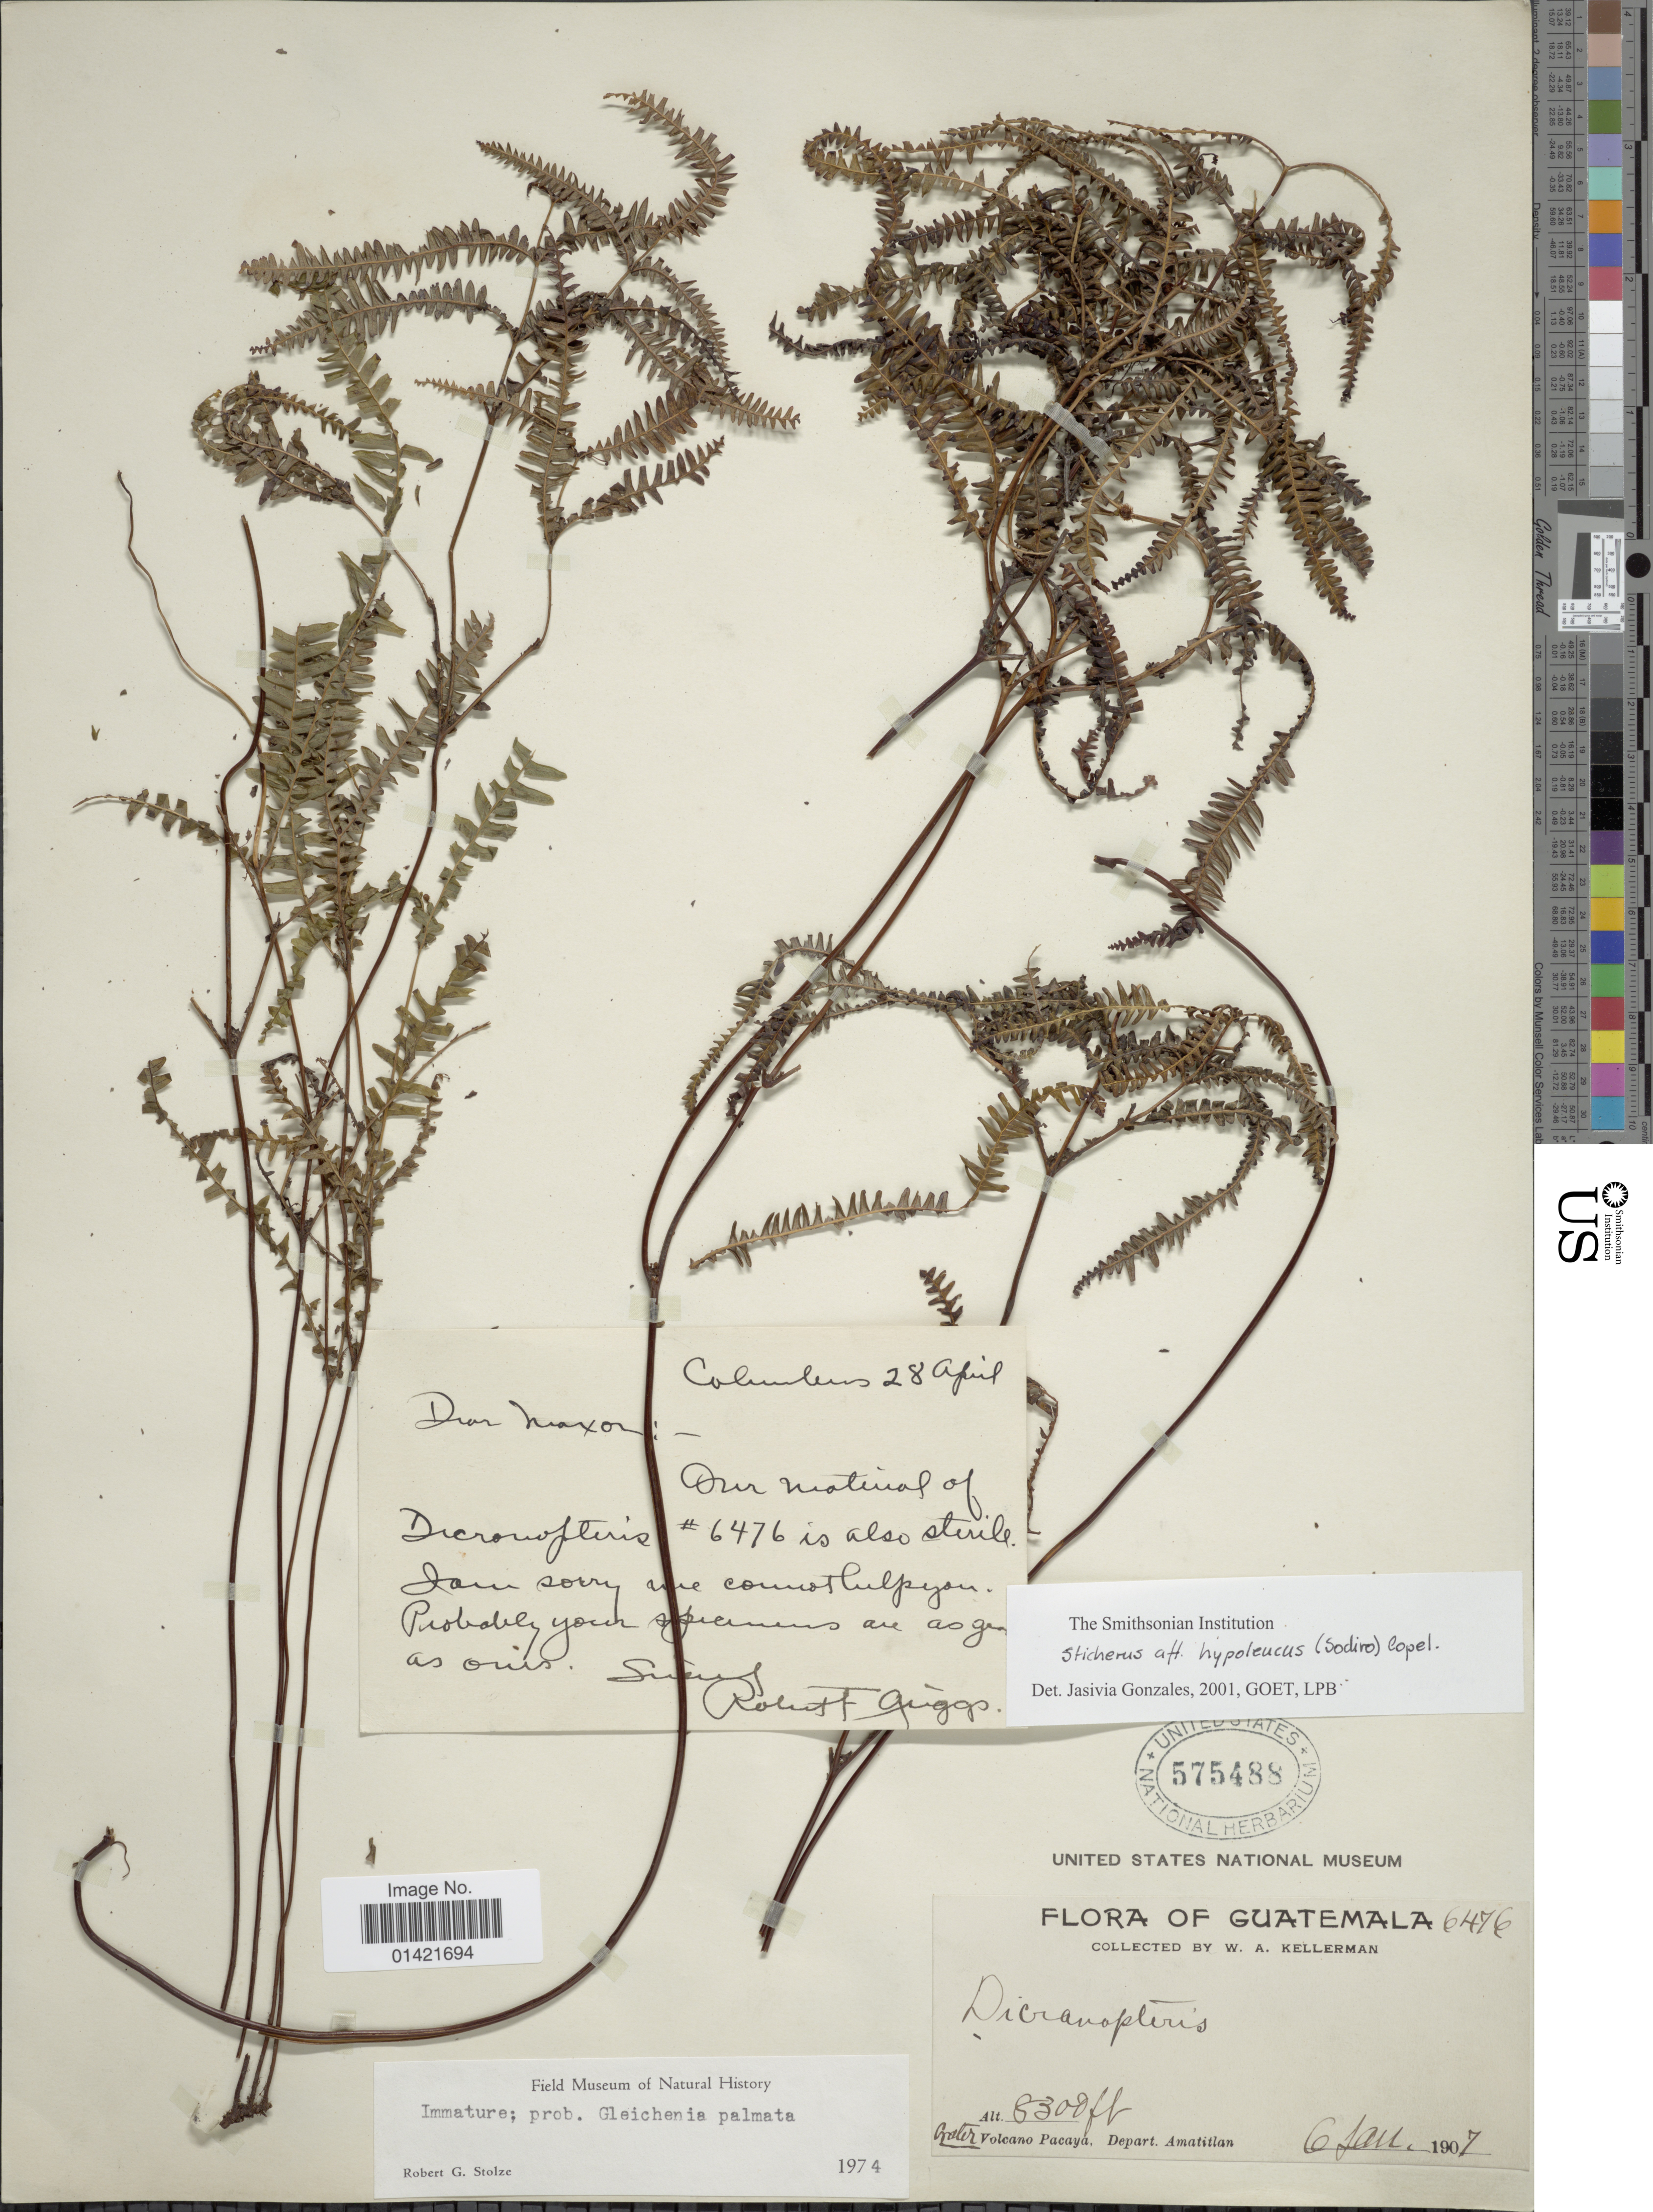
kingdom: Plantae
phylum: Tracheophyta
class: Polypodiopsida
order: Gleicheniales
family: Gleicheniaceae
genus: Sticherus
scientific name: Sticherus hypoleucus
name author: (Sodiro) Copel.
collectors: W. Kellerman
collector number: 6476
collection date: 1907-01-06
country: Guatemala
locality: Crater, Volcano Pacaya, Depart. Amatitlan.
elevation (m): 2530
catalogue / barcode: US 575488